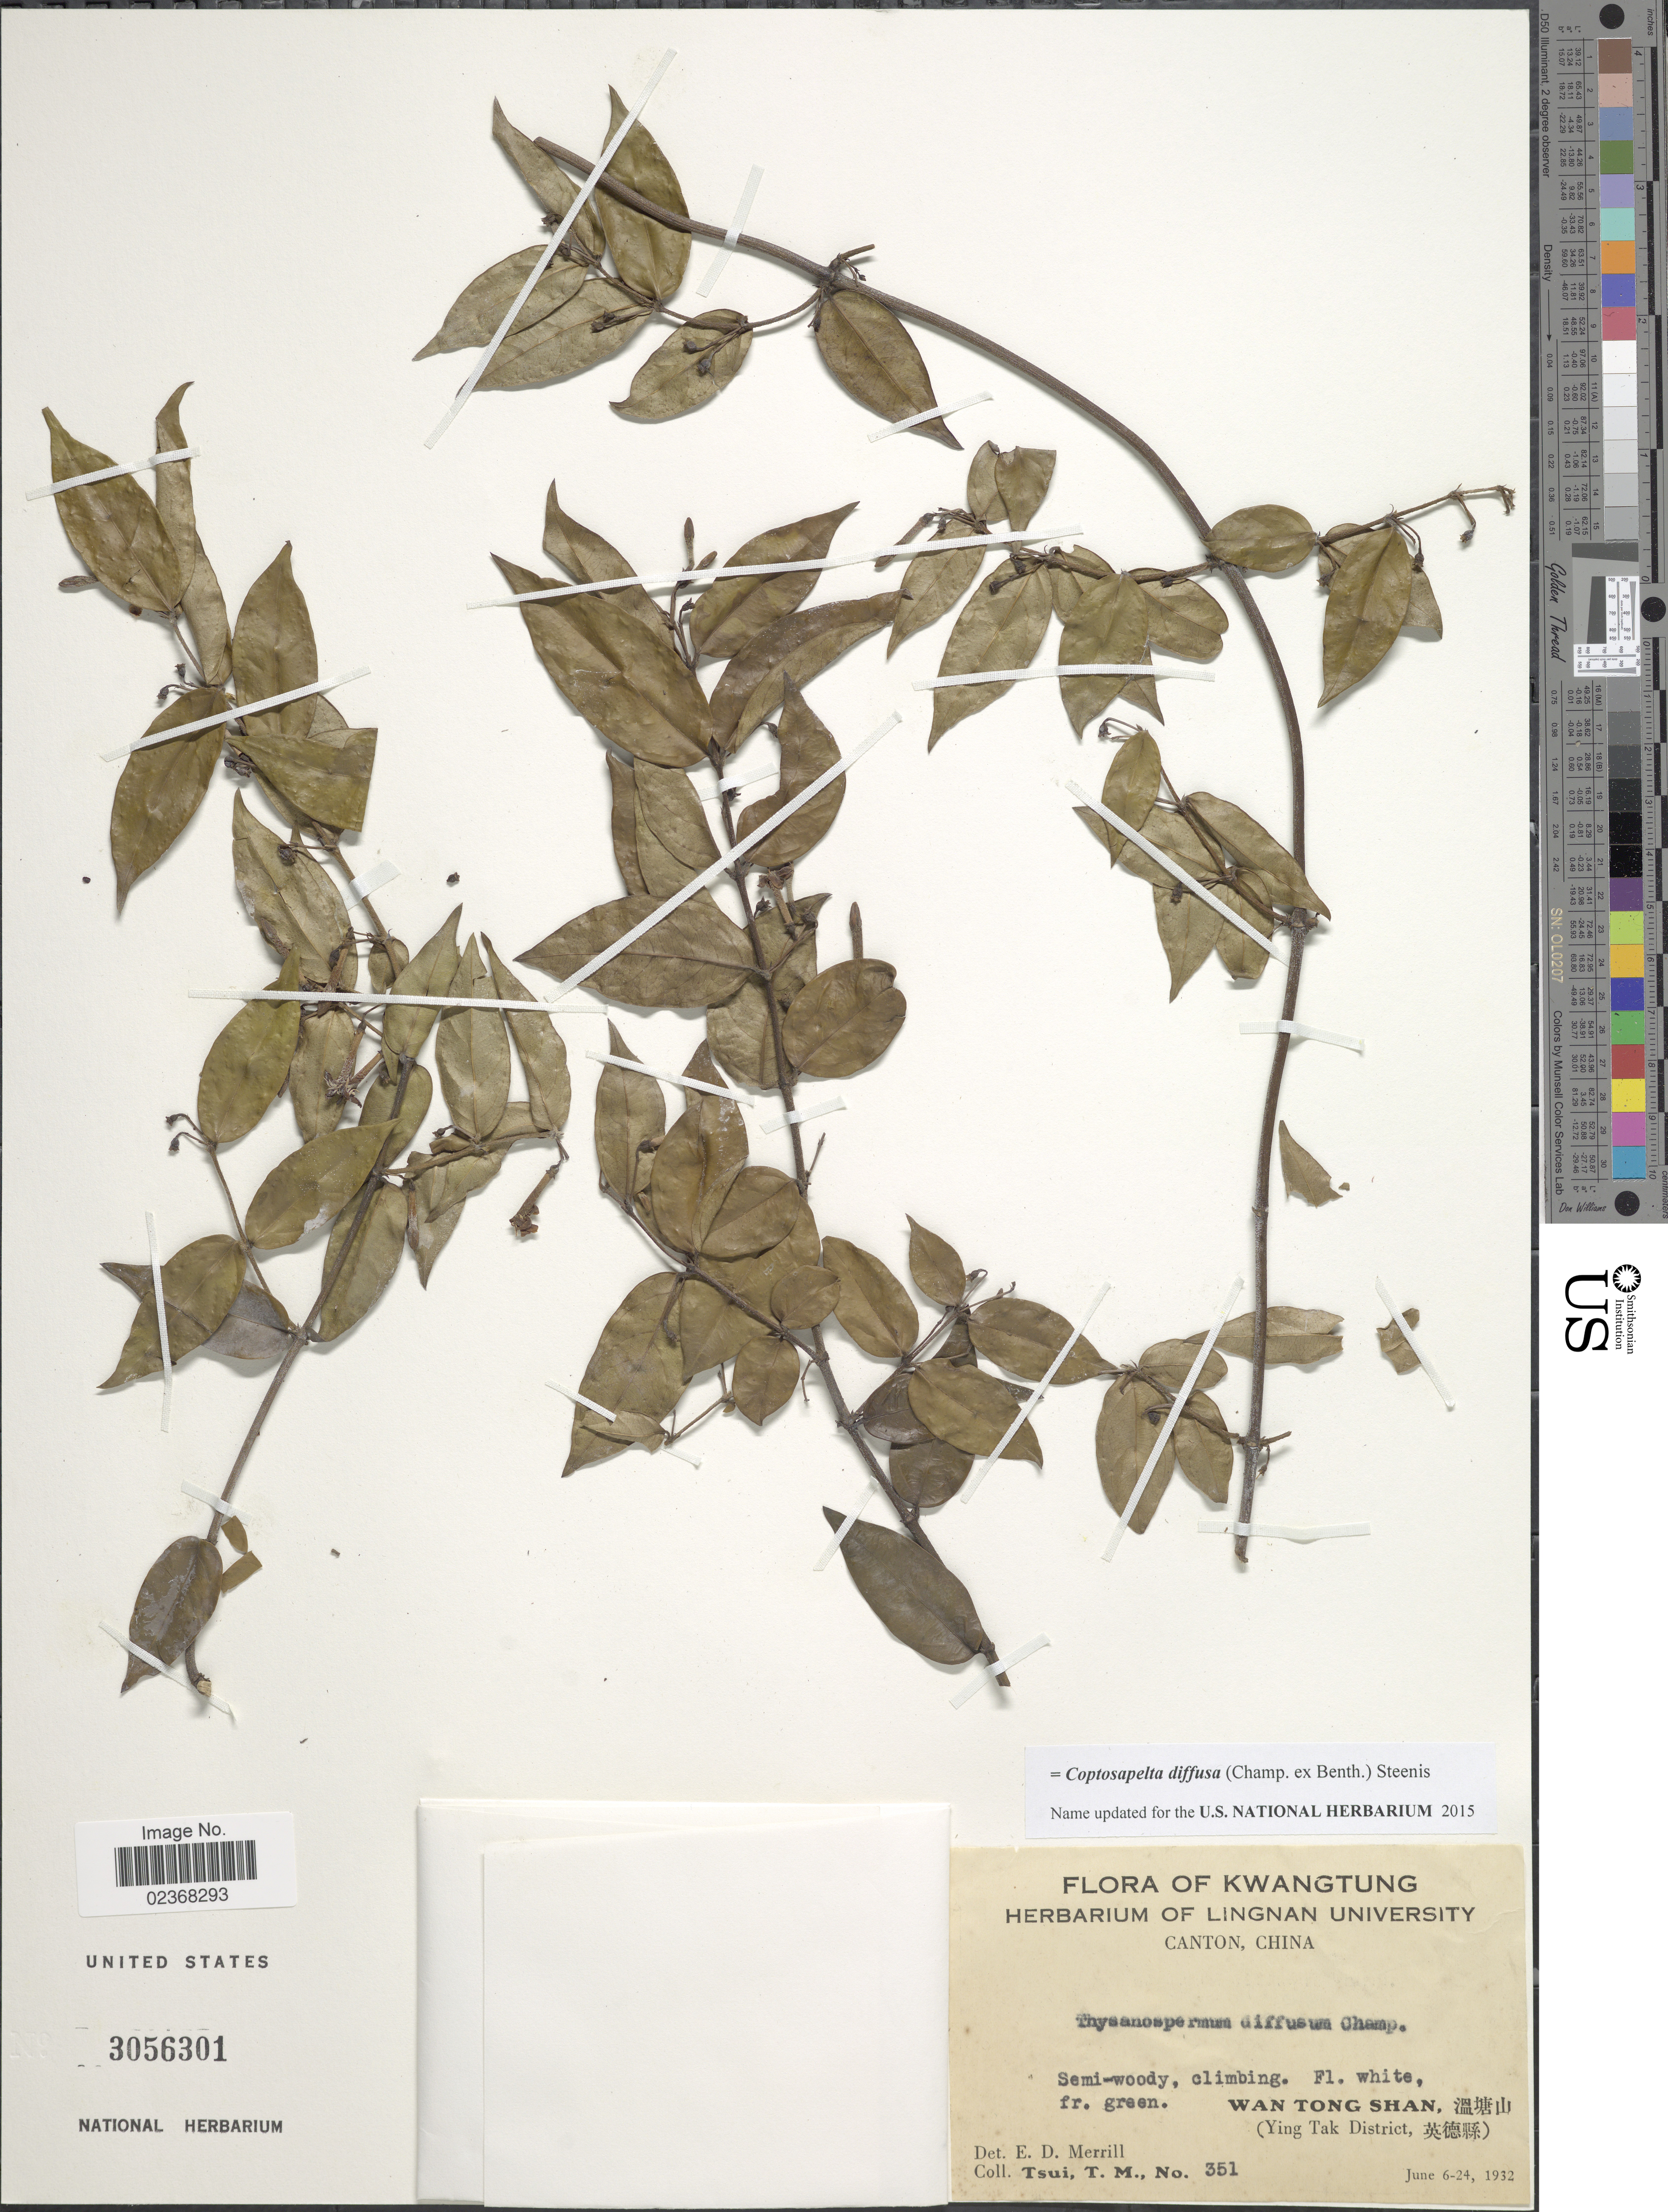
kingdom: Plantae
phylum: Tracheophyta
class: Magnoliopsida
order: Gentianales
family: Rubiaceae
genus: Coptosapelta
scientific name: Coptosapelta diffusa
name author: (Champ. ex Benth.) Steenis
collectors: T. Tsui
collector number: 351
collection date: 1932-06-06/1932-06-24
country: China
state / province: Guangdong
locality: Kwangtung, Wang Tong Shan (Ying Tak District)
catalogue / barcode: US 3056301